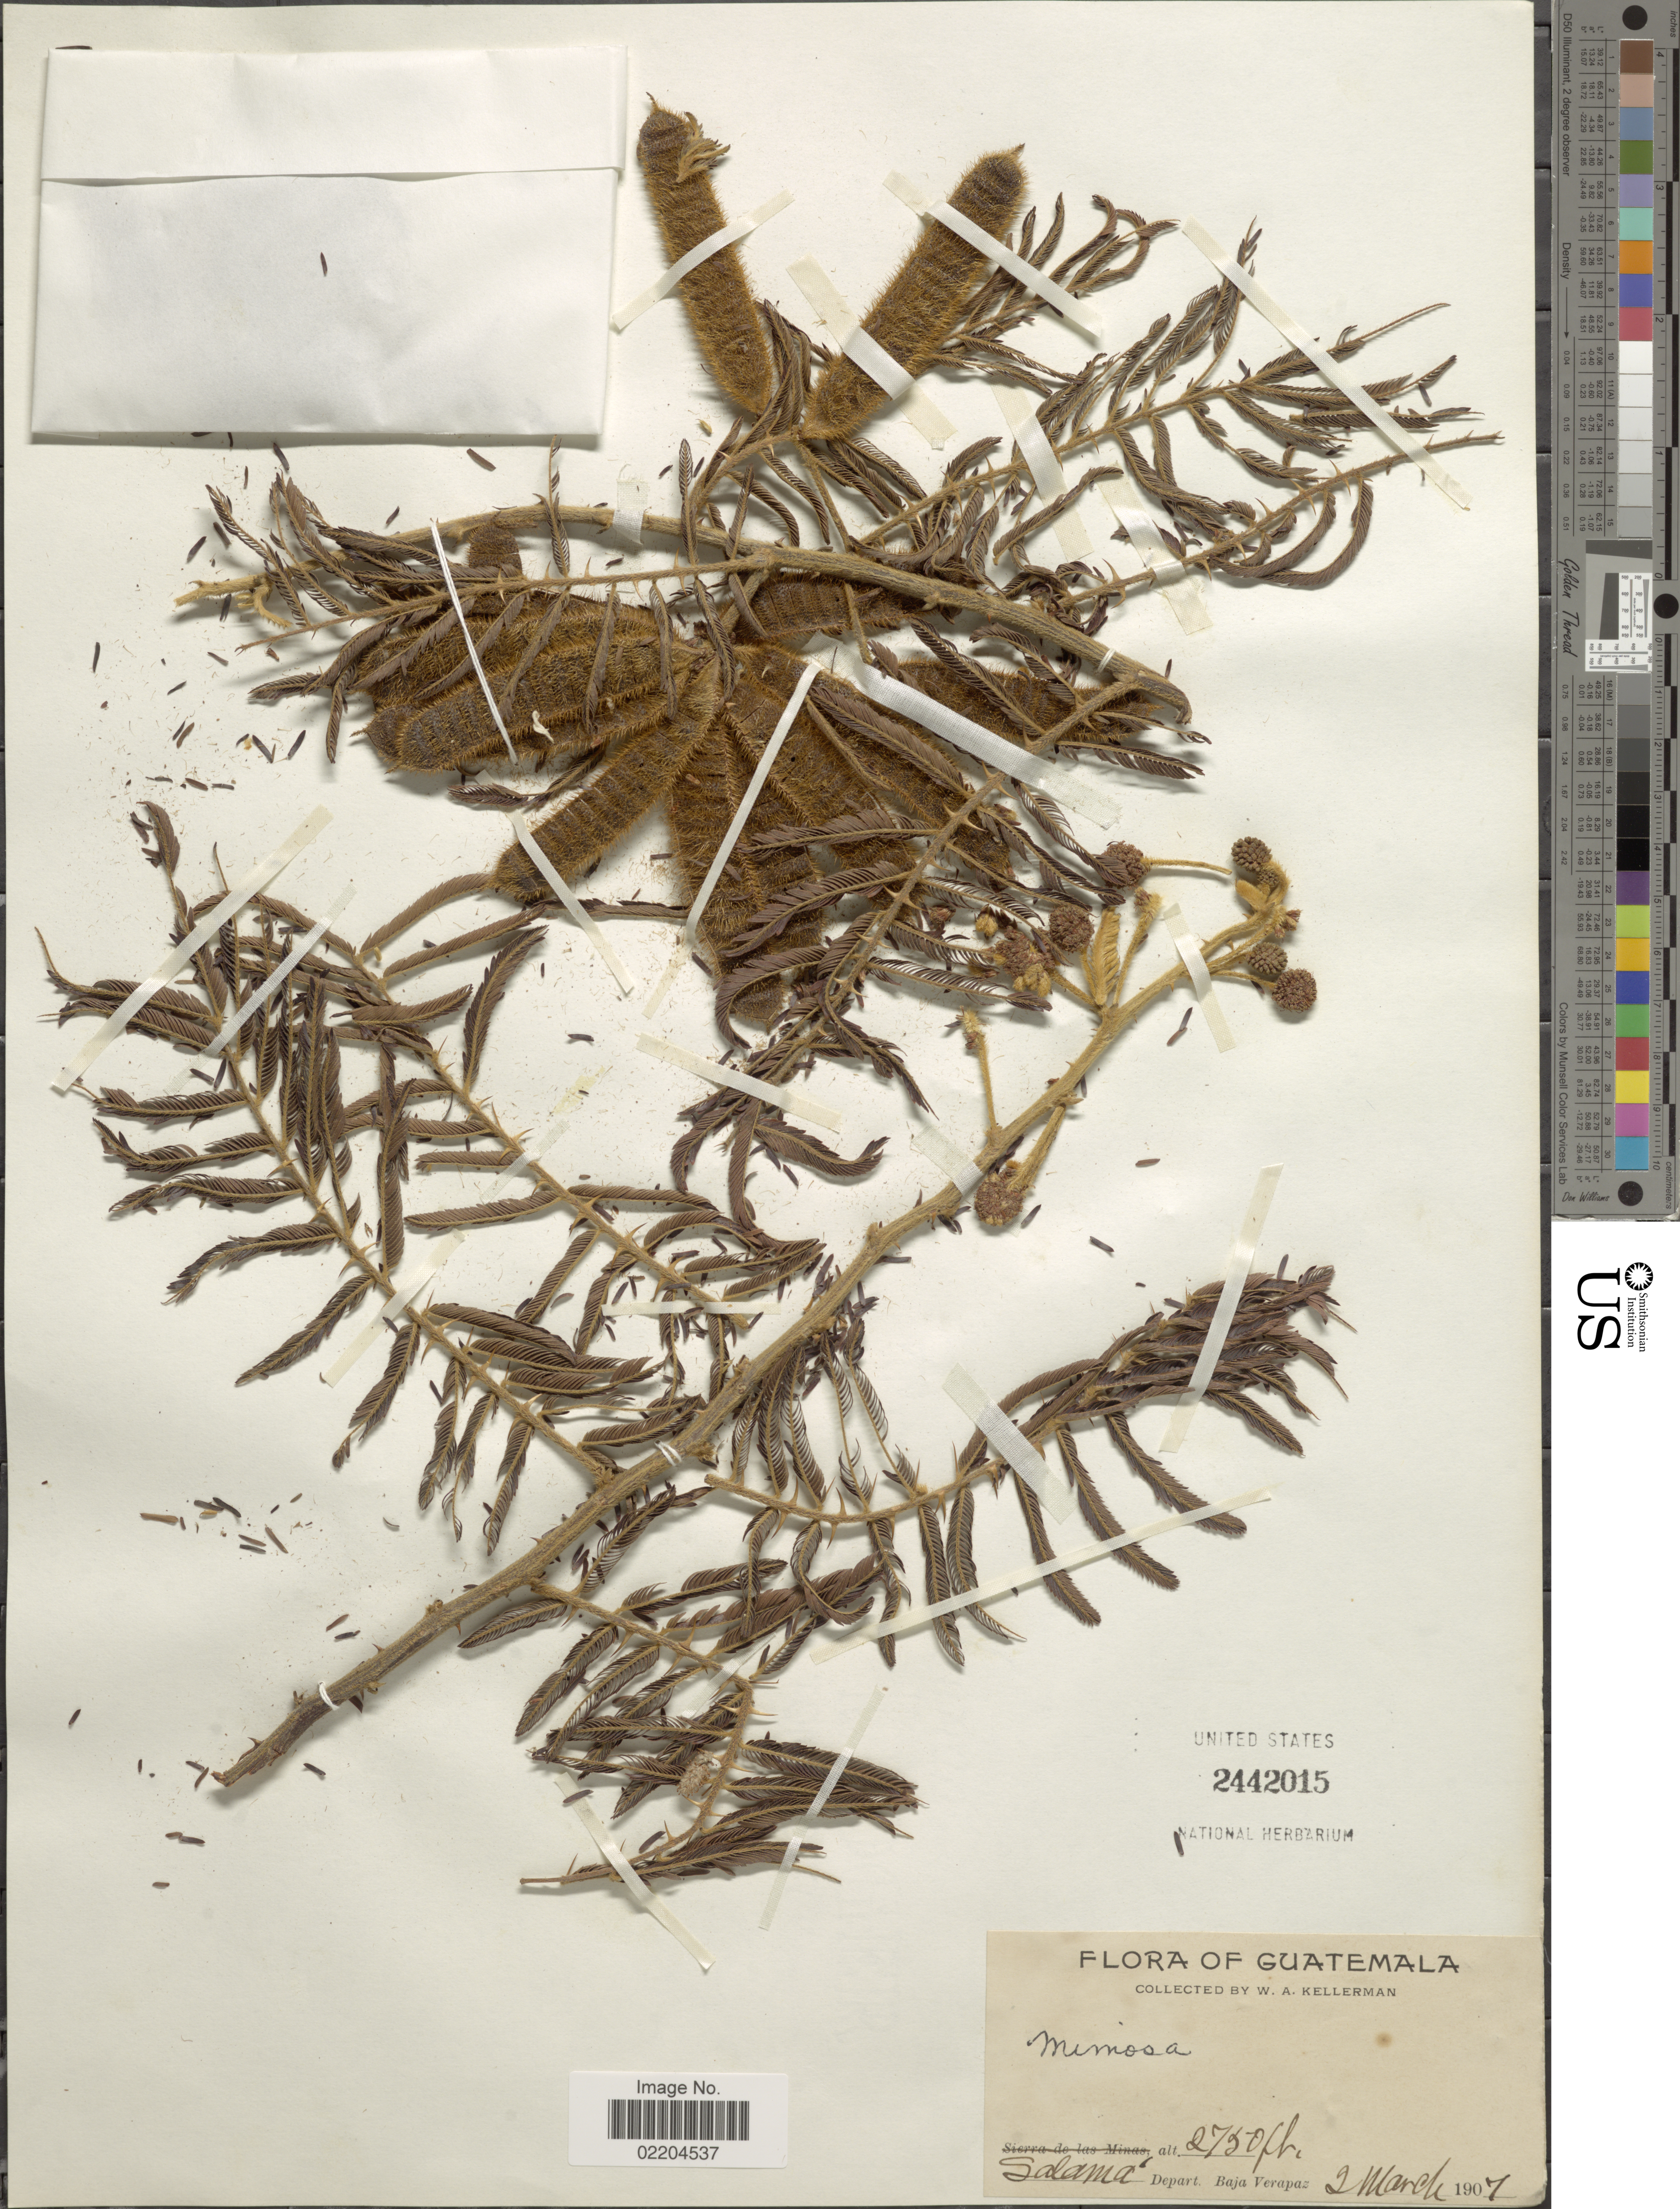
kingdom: Plantae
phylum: Tracheophyta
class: Magnoliopsida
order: Fabales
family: Fabaceae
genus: Mimosa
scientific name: Mimosa pigra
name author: L.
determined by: Strong, Mark T., (BOT), Smithsonian Institution - National Museum of Natural History (UNITED STATES)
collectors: W. Kellerman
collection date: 1907-03-02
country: Guatemala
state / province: Baja Verapaz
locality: Guatemala. Salama, Depart. Baja Verapaz.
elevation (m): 838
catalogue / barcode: US 2442015